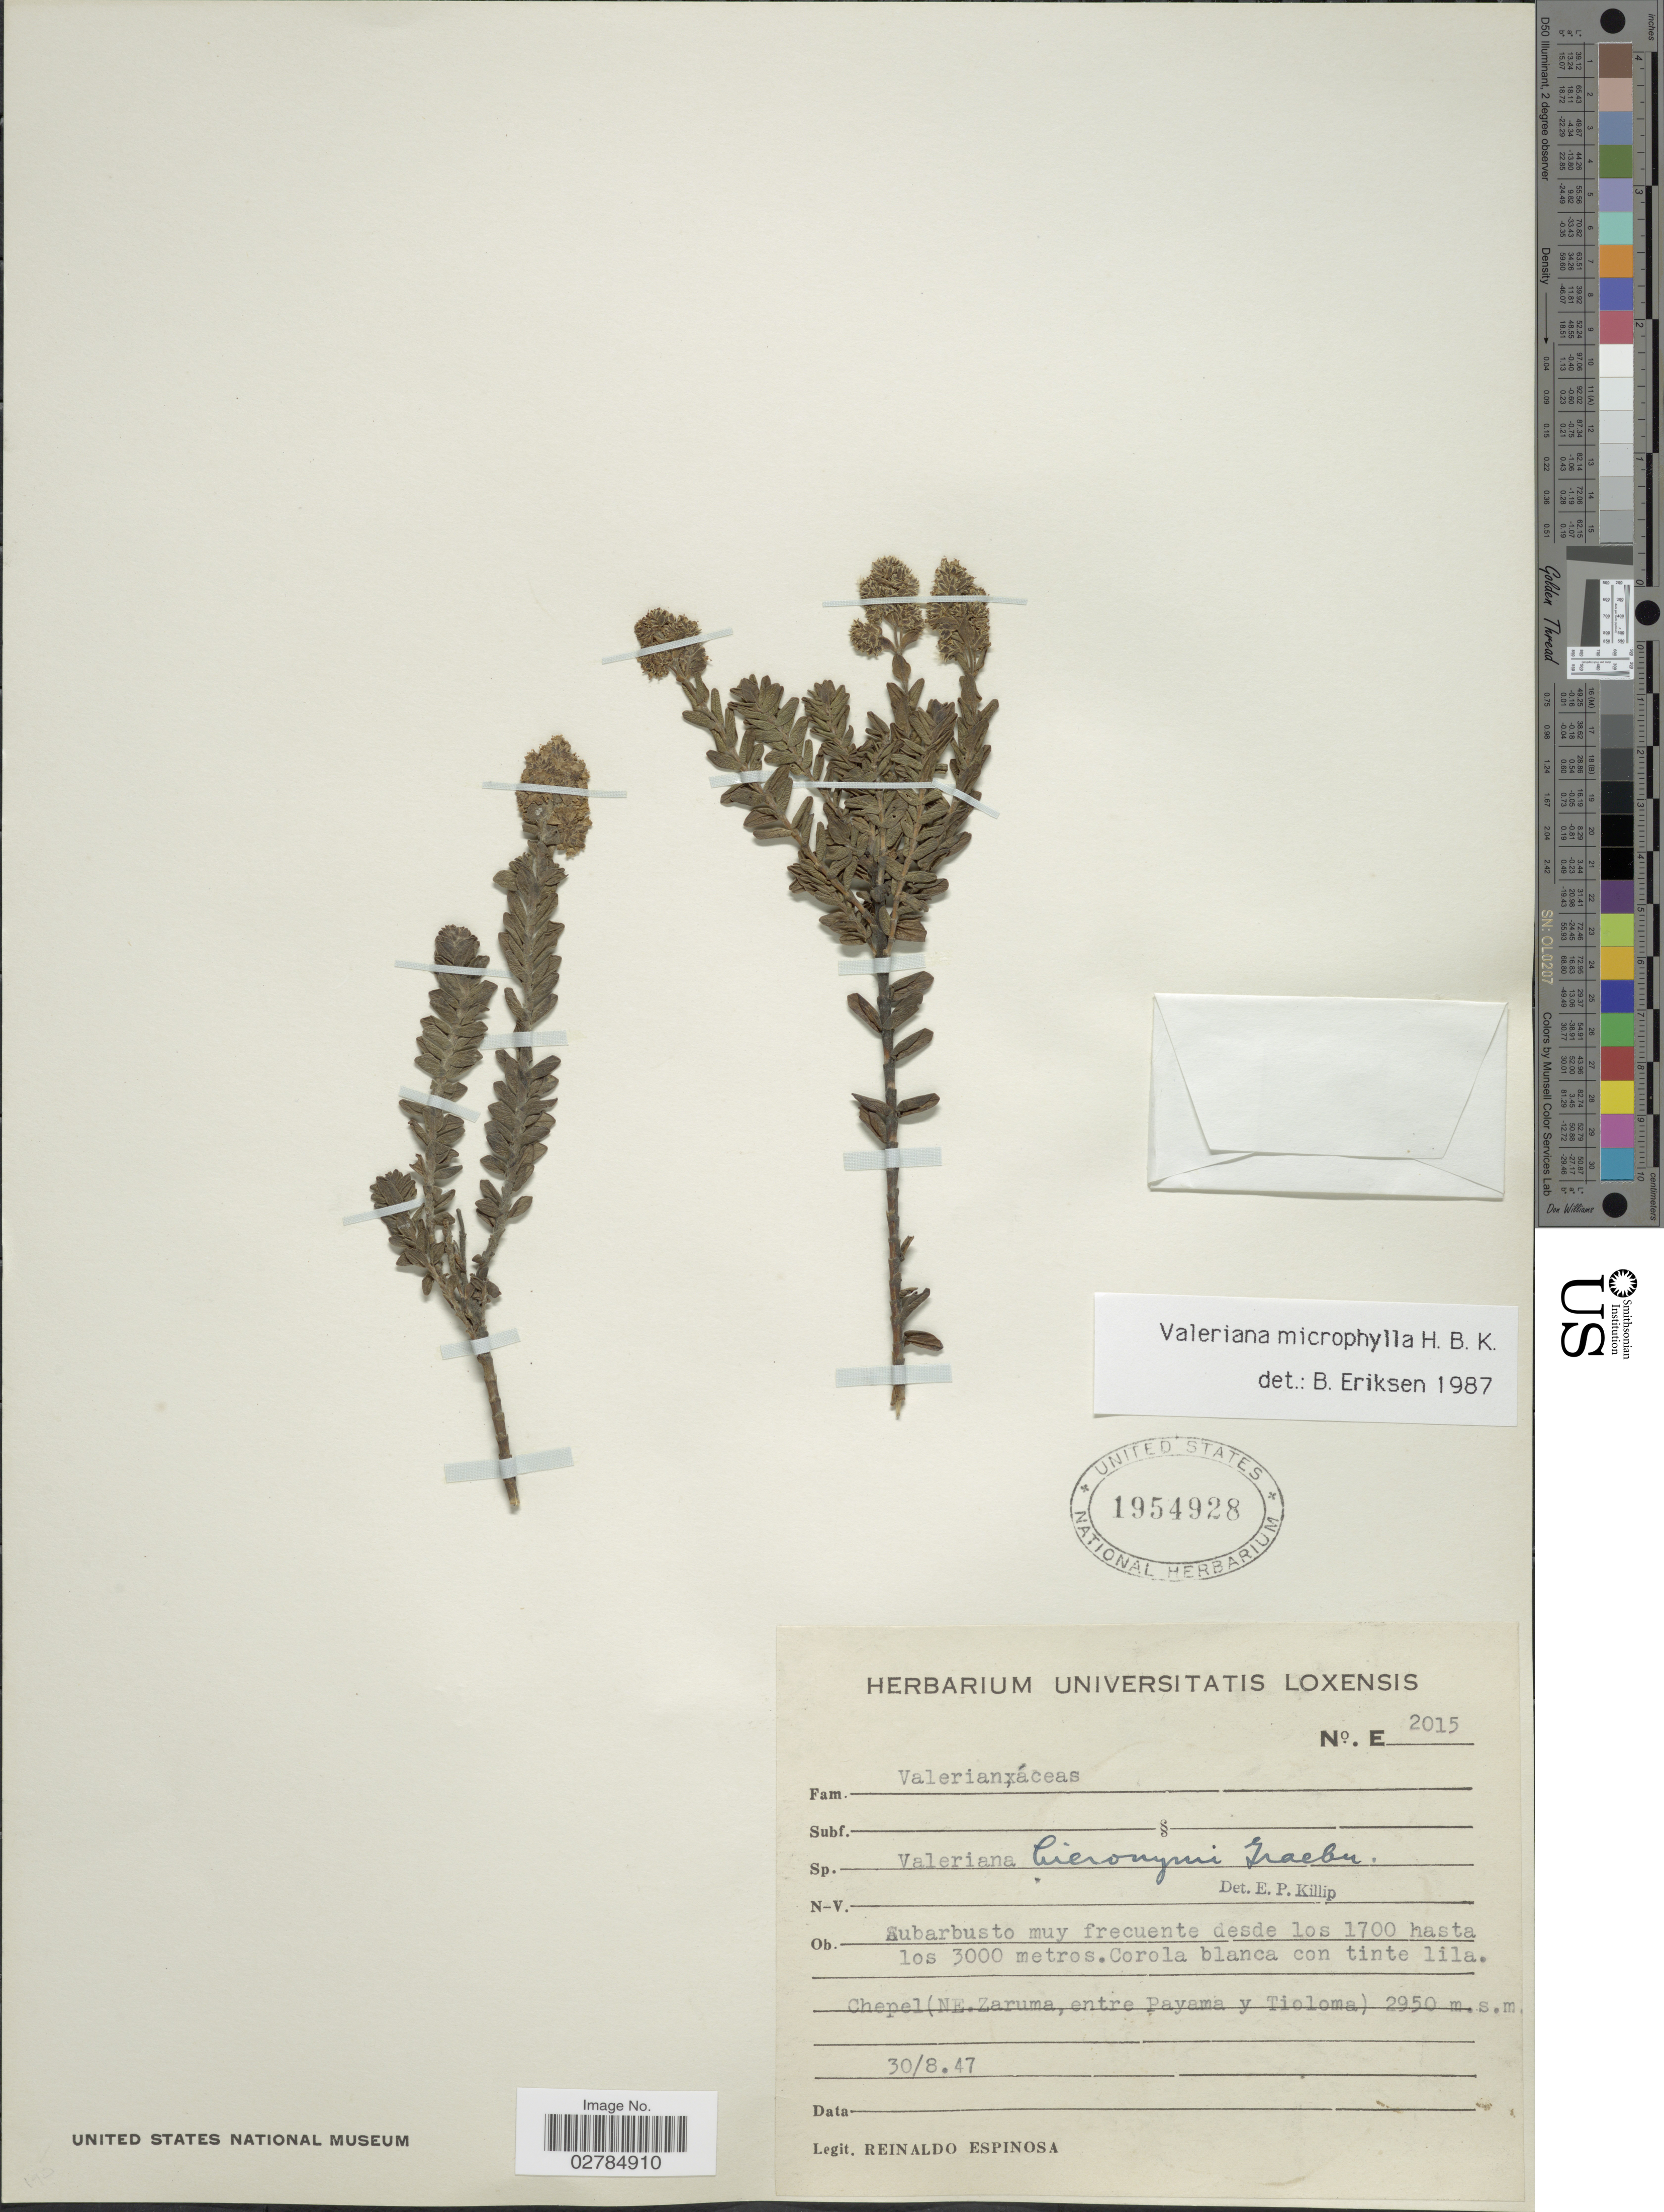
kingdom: Plantae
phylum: Tracheophyta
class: Magnoliopsida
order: Dipsacales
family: Caprifoliaceae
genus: Valeriana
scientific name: Valeriana microphylla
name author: Kunth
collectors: R. Espinosa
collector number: E2015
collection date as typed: Transcribed d/m/y: 30/8/47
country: Ecuador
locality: Chepel (NE. Zaruma, entre Payama y Tioloma)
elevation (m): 2950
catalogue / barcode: US 1954928